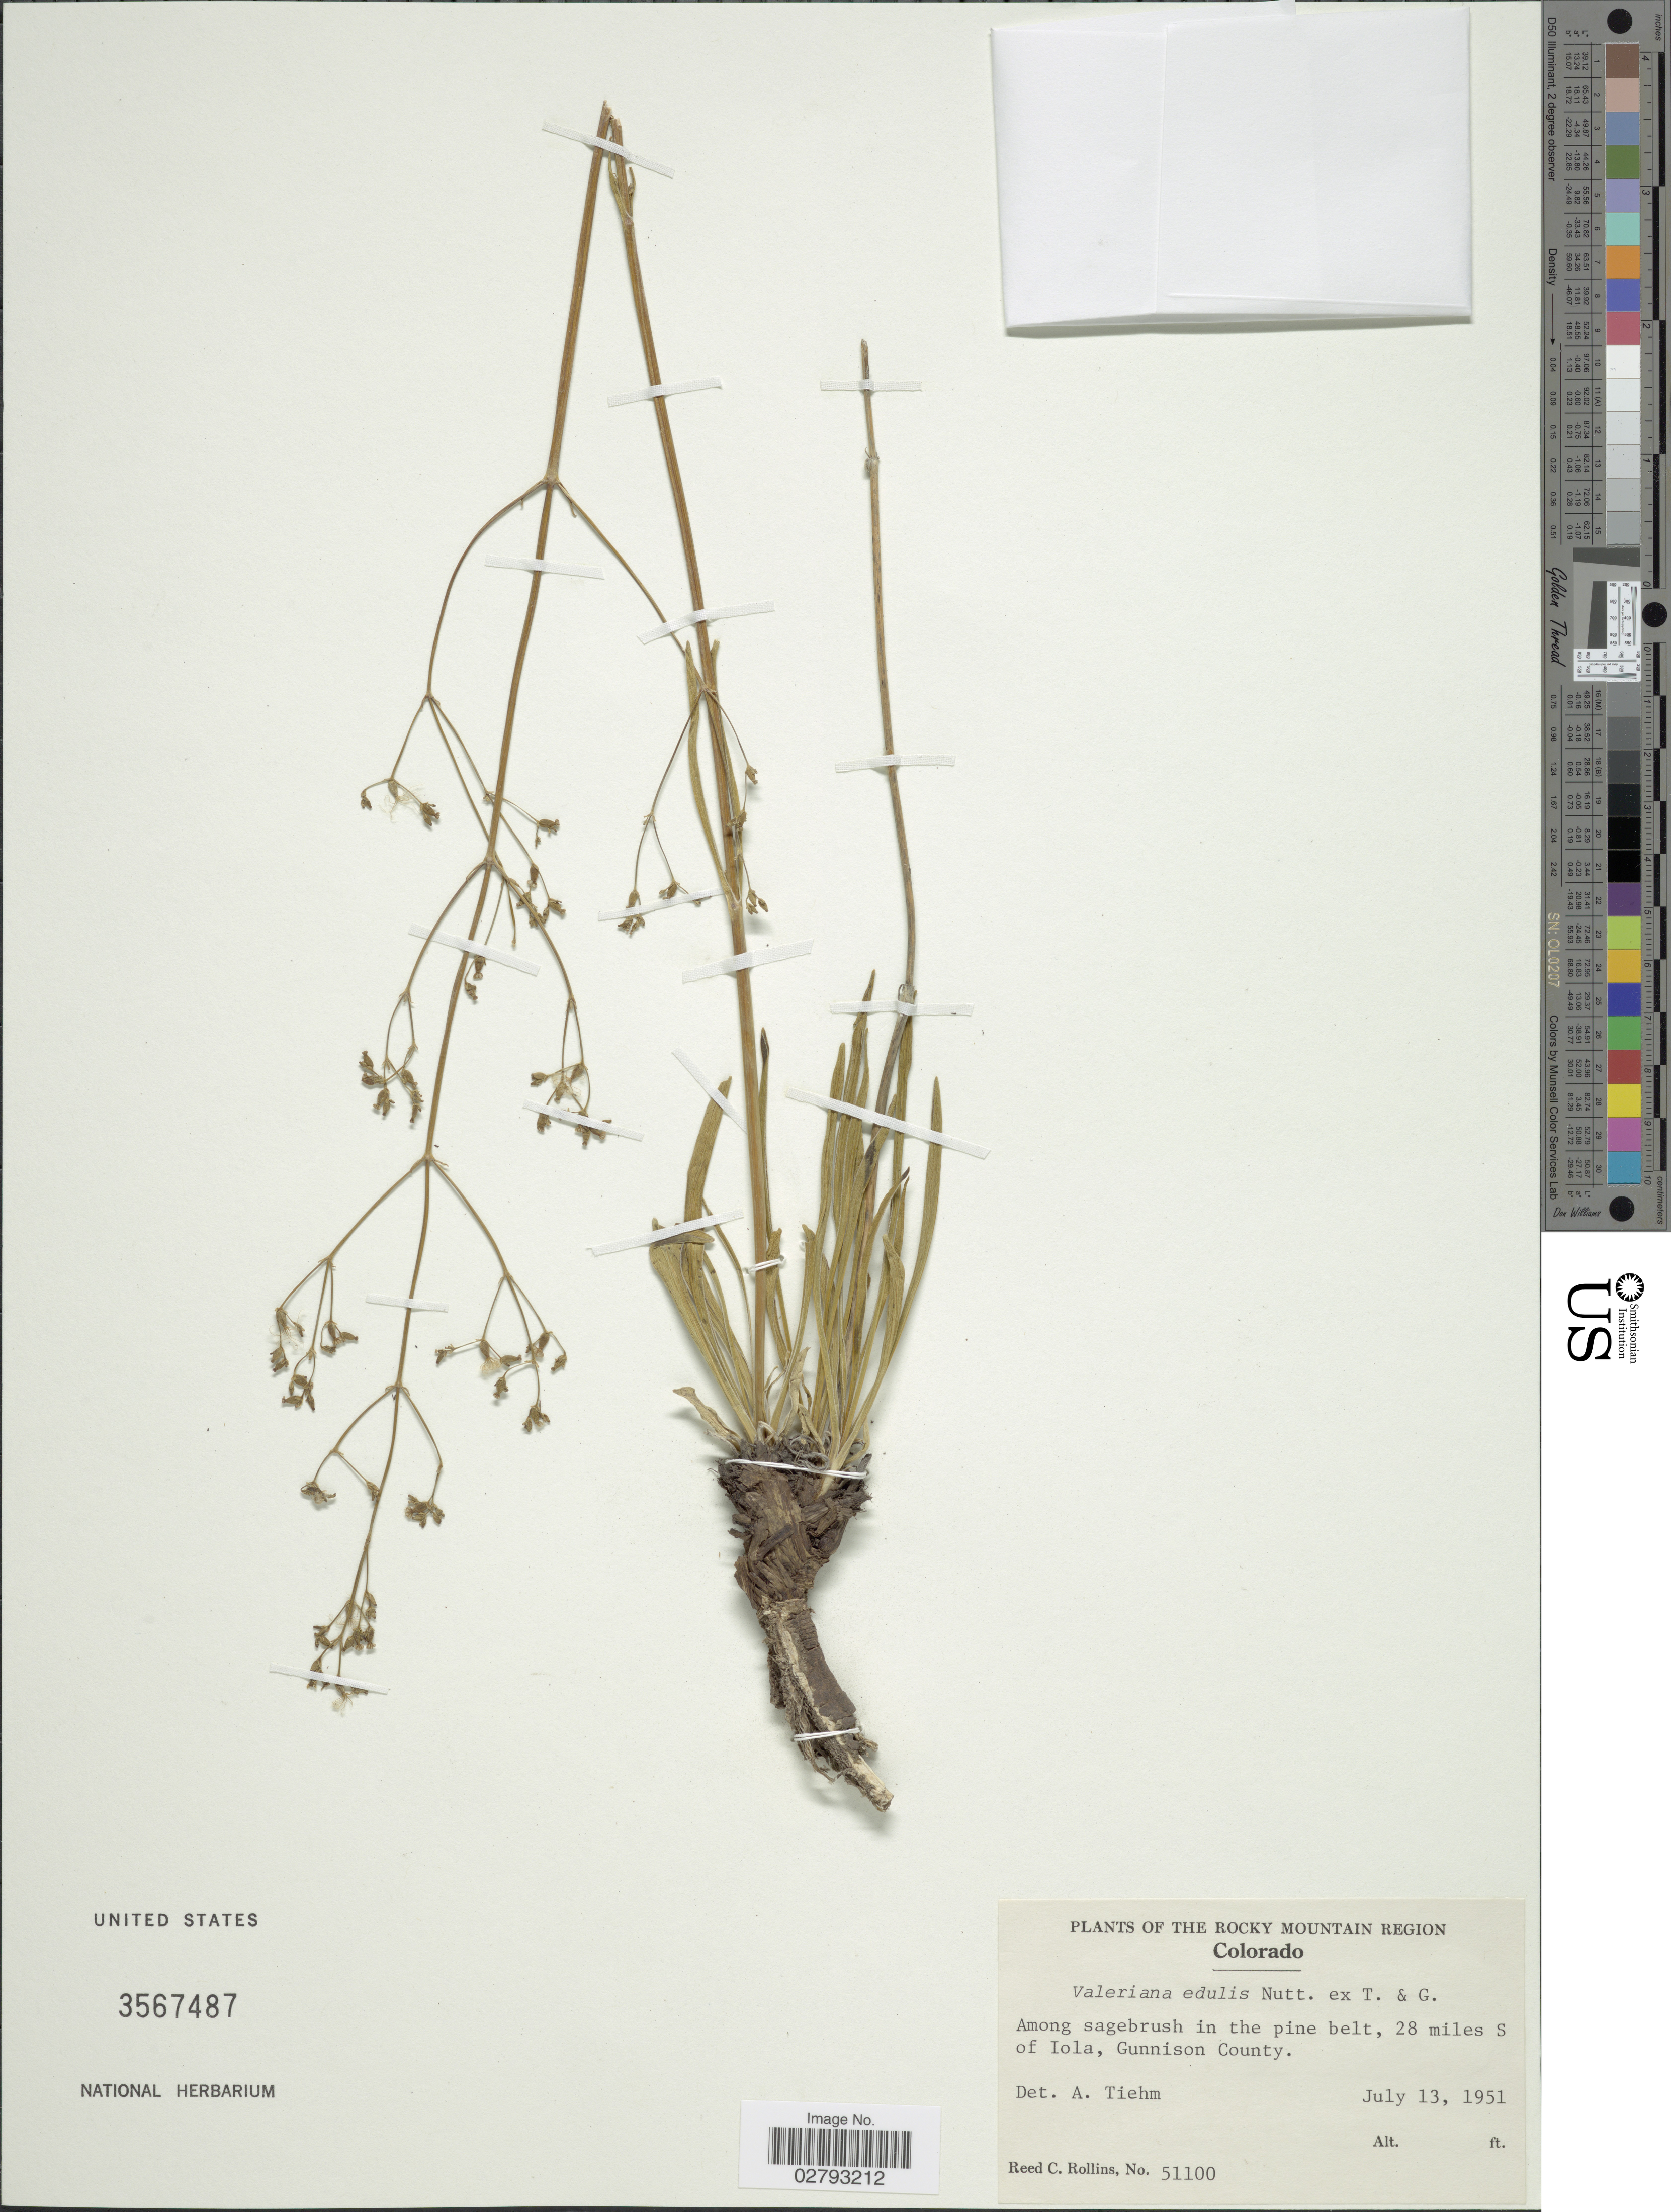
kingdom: Plantae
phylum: Tracheophyta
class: Magnoliopsida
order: Dipsacales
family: Caprifoliaceae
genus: Valeriana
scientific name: Valeriana edulis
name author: Nutt.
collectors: R. C. Rollins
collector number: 51100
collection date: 1951-07-13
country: United States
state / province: Colorado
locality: The Rocky Mountain Region, Among sagebrush in the pine belt, 28 miles S of Iola, Gunnison County.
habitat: among sagebrush in the pine belt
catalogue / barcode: US 3567487